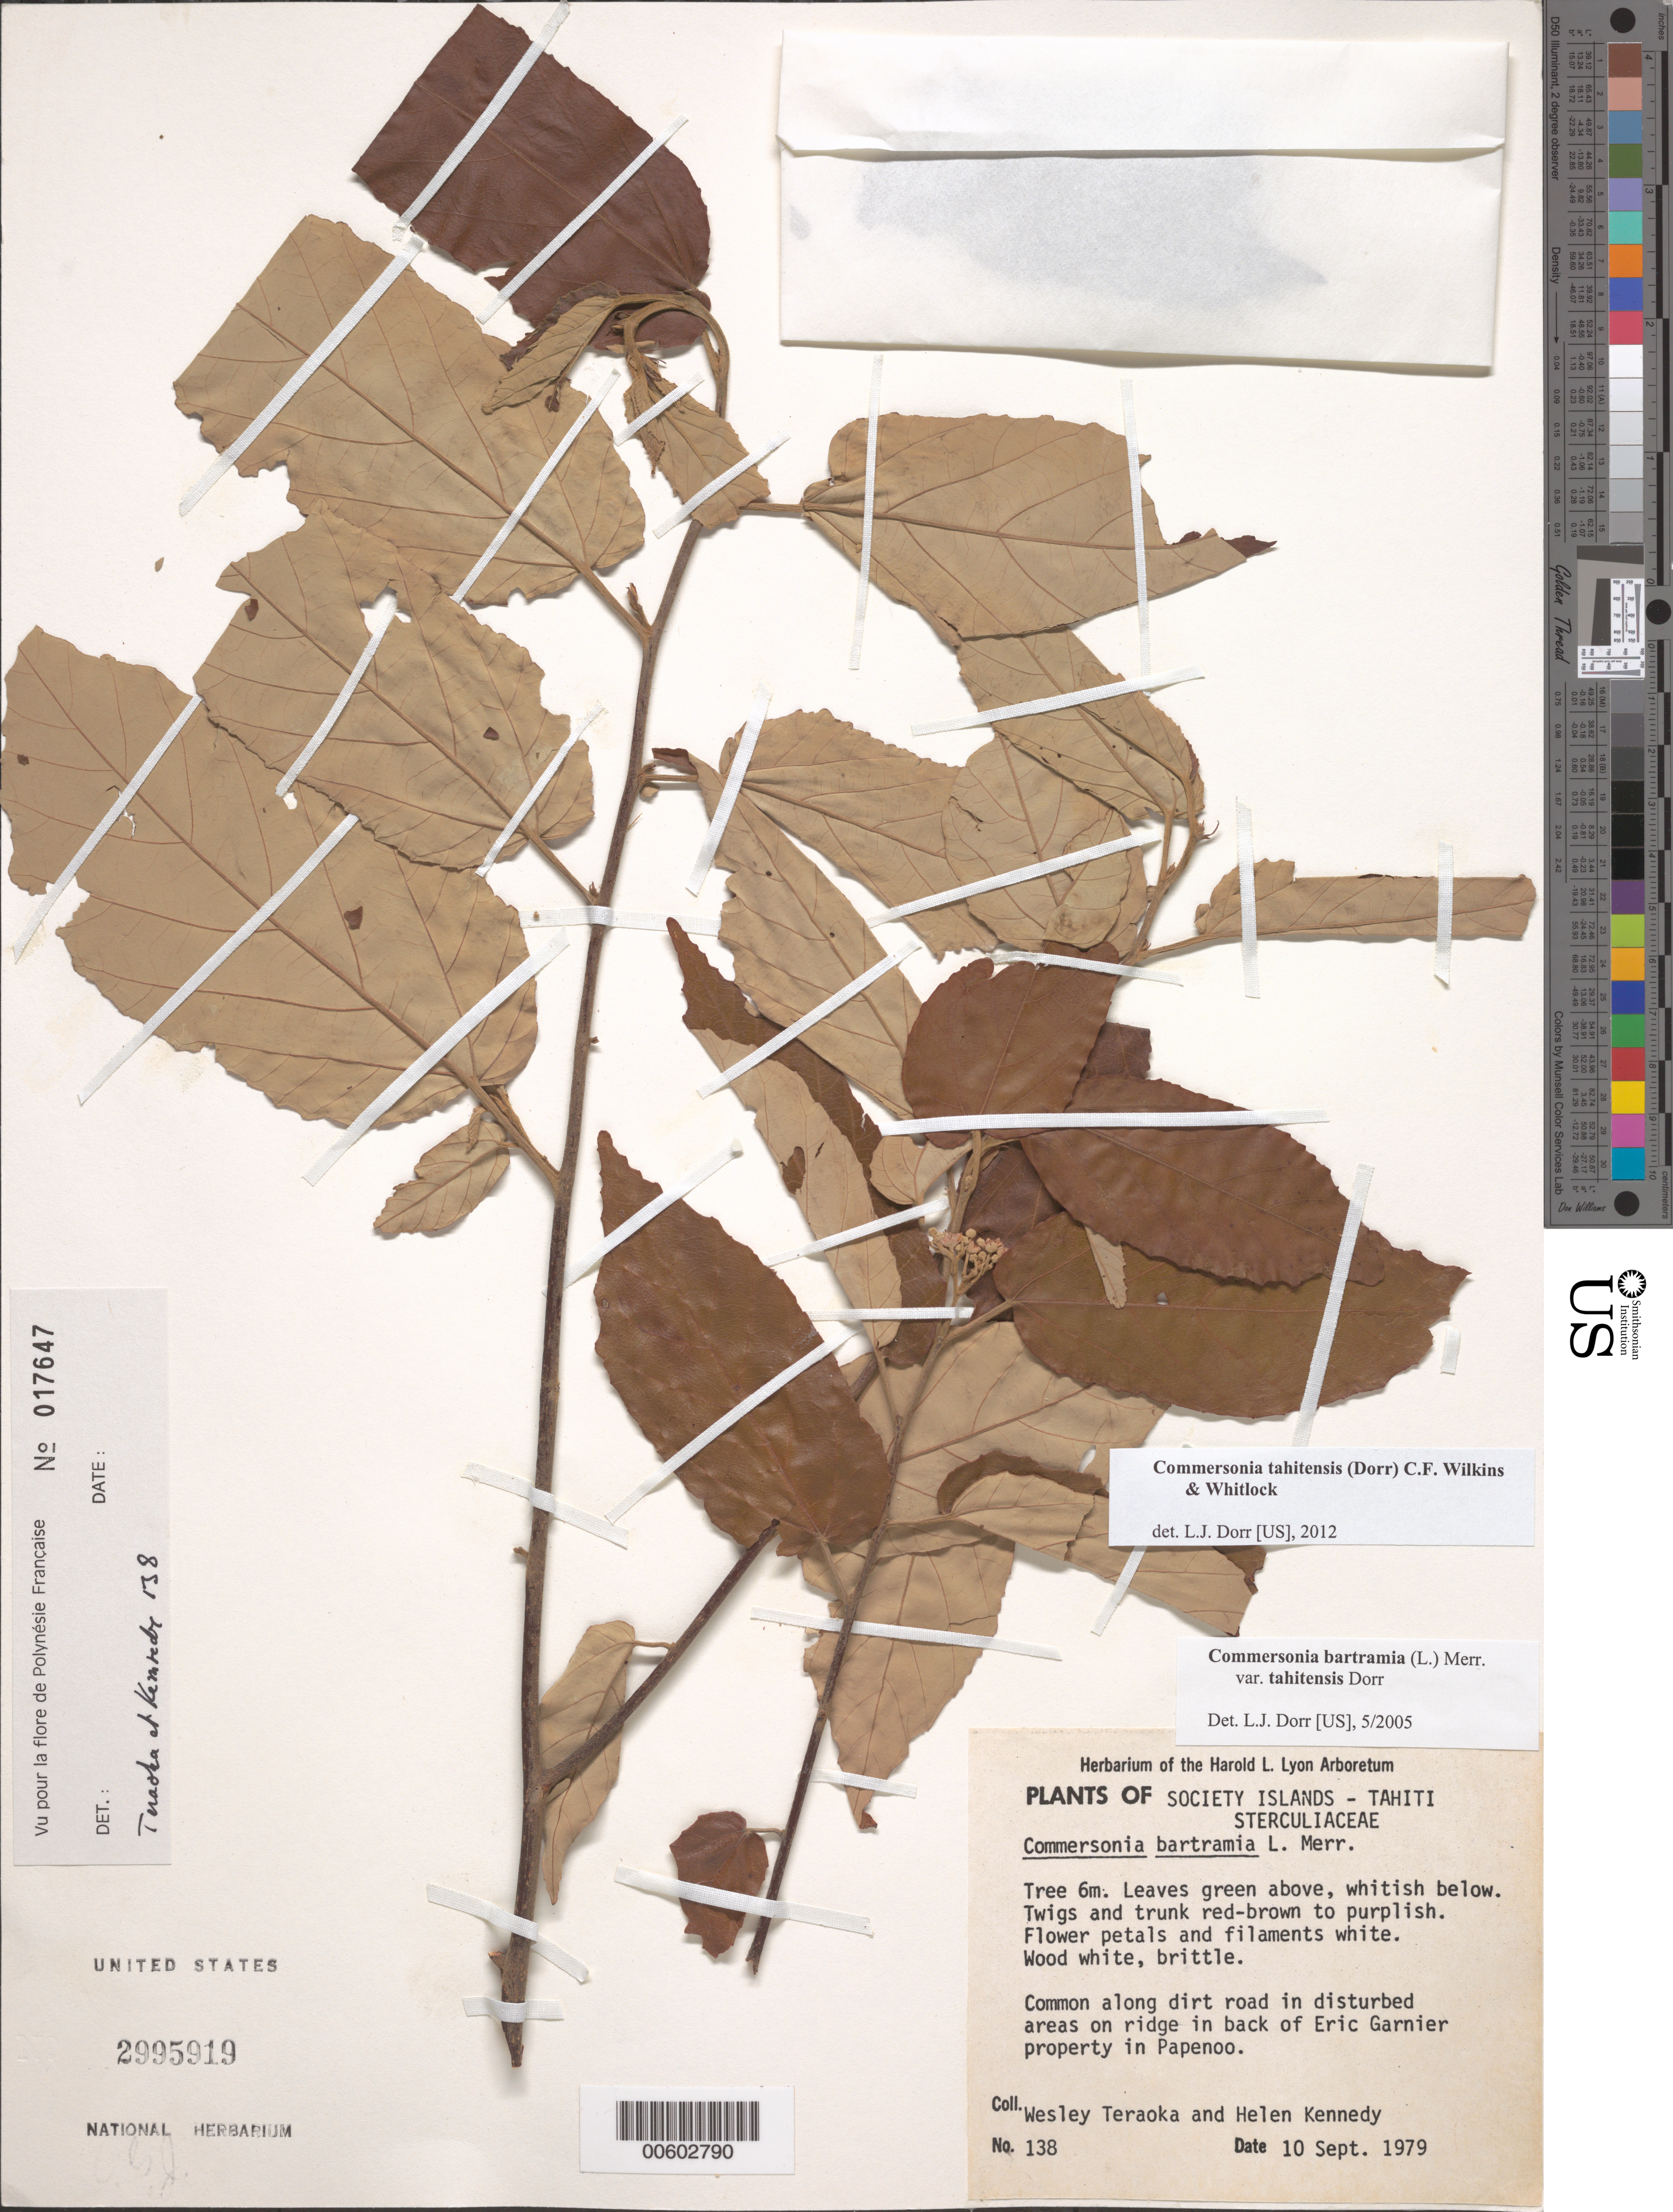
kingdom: Plantae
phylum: Tracheophyta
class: Magnoliopsida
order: Malvales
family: Malvaceae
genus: Commersonia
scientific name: Commersonia tahitensis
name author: (Dorr) C.F. Wilkins & Whitlock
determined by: Dorr, L. J., (BOT), Smithsonian Institution - National Museum of Natural History (UNITED STATES)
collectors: W. Teraoka & H. Kennedy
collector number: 138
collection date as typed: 10 Sep 1979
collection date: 1979-09-10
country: French Polynesia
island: Tahiti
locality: On ridge in back of Eric Garnier property in Papenoo [Society Is.]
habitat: Common along dirt road in disturbed areas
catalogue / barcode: US 2995919